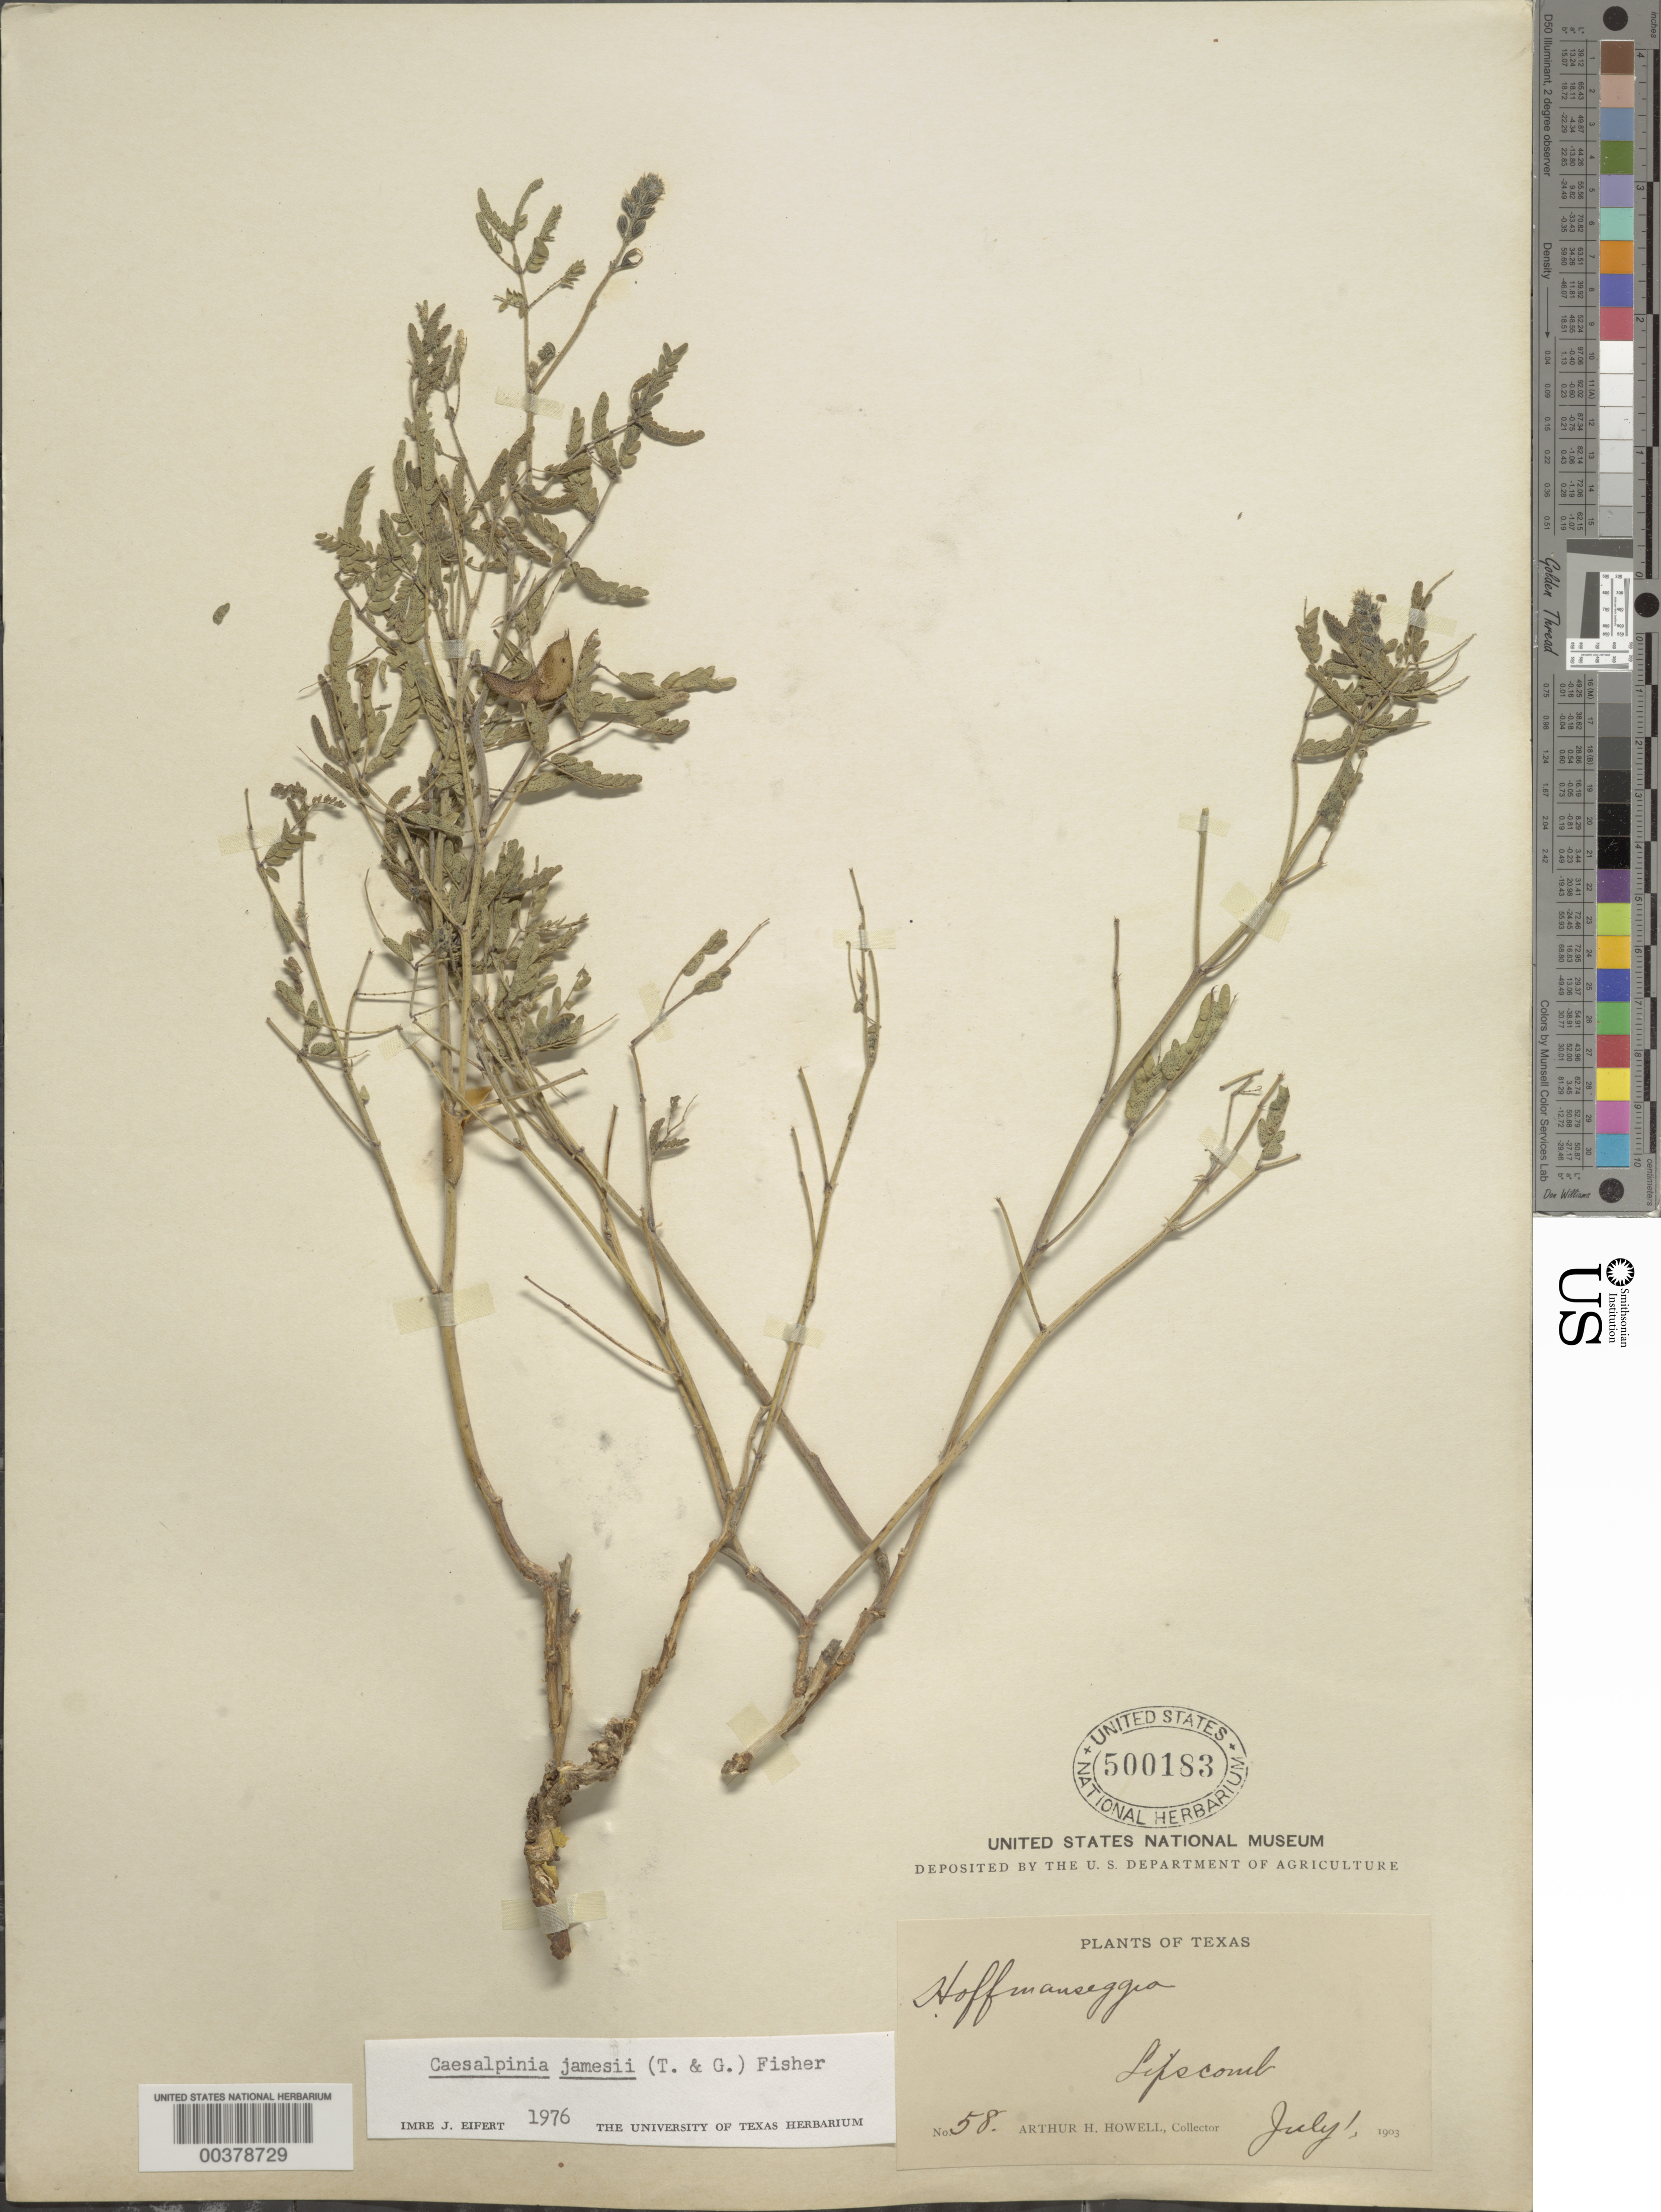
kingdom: Plantae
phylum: Tracheophyta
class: Magnoliopsida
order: Fabales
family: Fabaceae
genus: Pomaria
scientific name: Pomaria jamesii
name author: (Torr. & A. Gray) Walp.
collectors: A. H. Howell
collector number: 58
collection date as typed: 01 Jul 1903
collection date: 1903-07-01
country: United States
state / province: Texas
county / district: Lipscomb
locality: Lipscomb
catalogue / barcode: US 500183